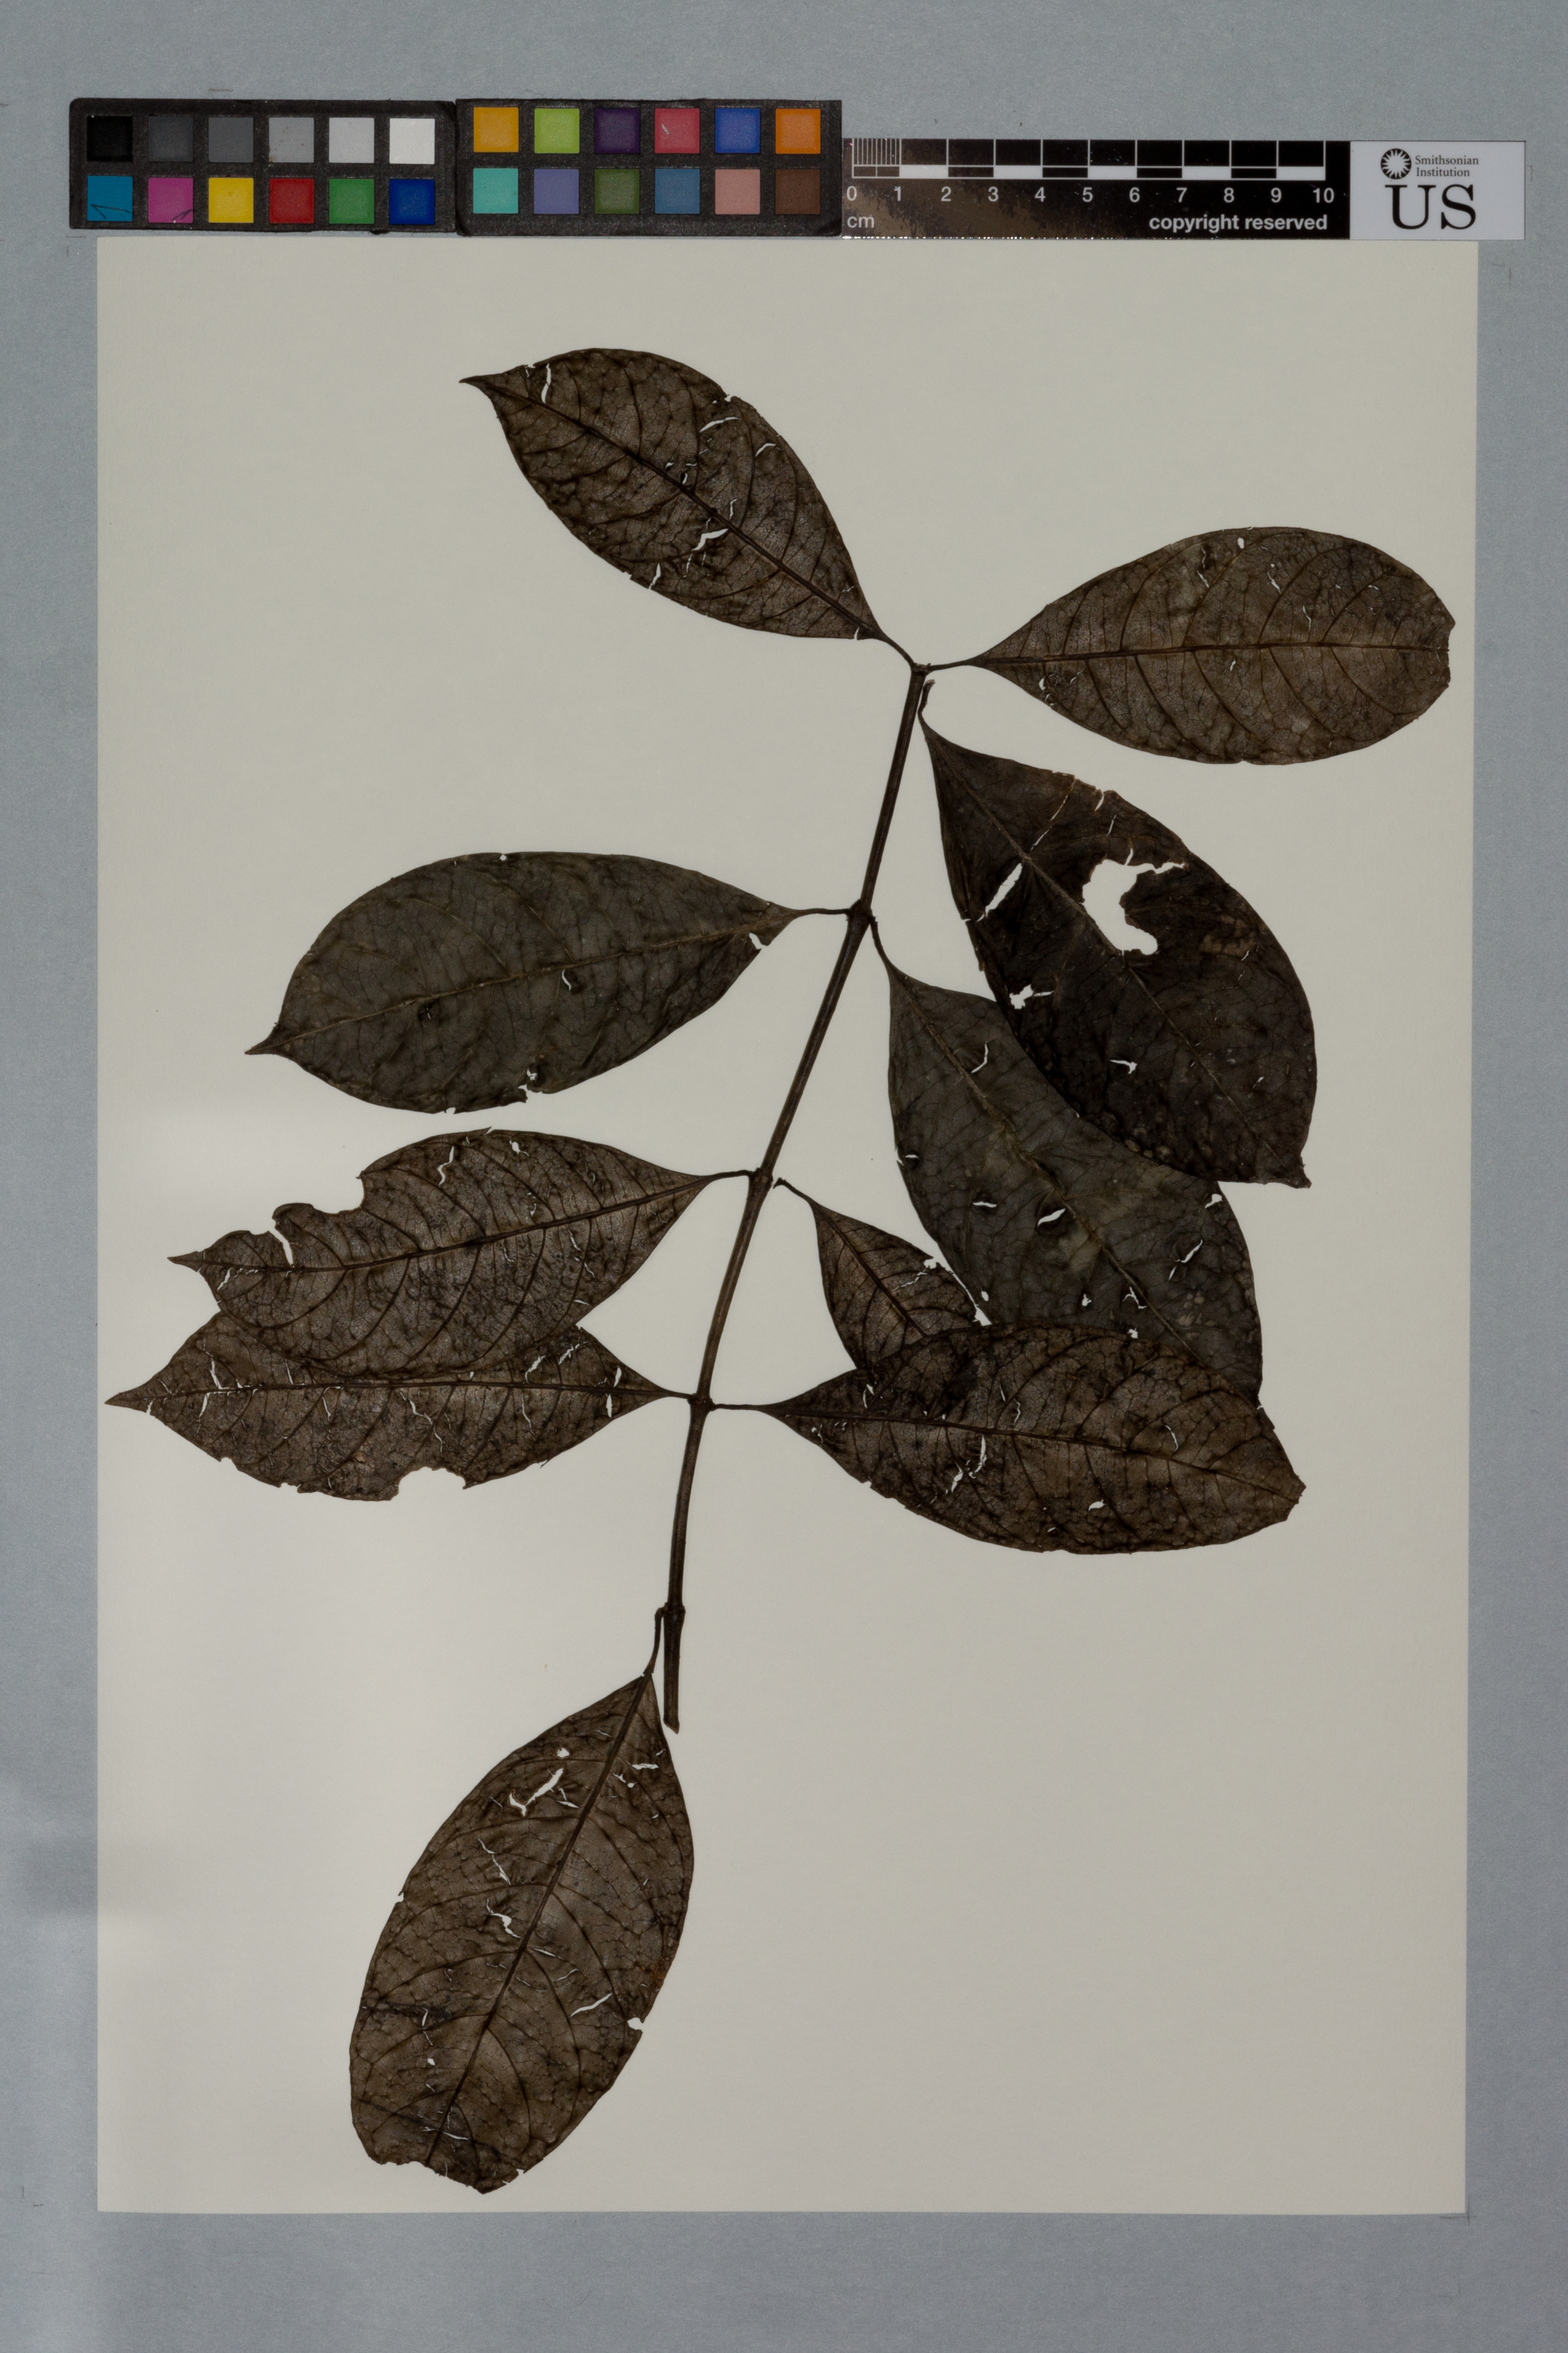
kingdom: Plantae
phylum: Tracheophyta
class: Magnoliopsida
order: Gentianales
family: Rubiaceae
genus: Psychotria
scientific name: Psychotria erecta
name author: (Aubl.) Standl. & Steyerm.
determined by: Taylor, Charlotte M.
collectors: B. Hoffman, T. Henkel & H. Kennedy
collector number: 2902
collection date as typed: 11 October 1992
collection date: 1992-10-11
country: Guyana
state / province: Cuyuni-Mazaruni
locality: Pakaraima Mountains; Imbaimadai, 0.5 km SW of upper Mazaruni River at rapids near gorge opening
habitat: White sand forest on low ridge, Dicymbe dominant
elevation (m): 600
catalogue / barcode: US 3323214